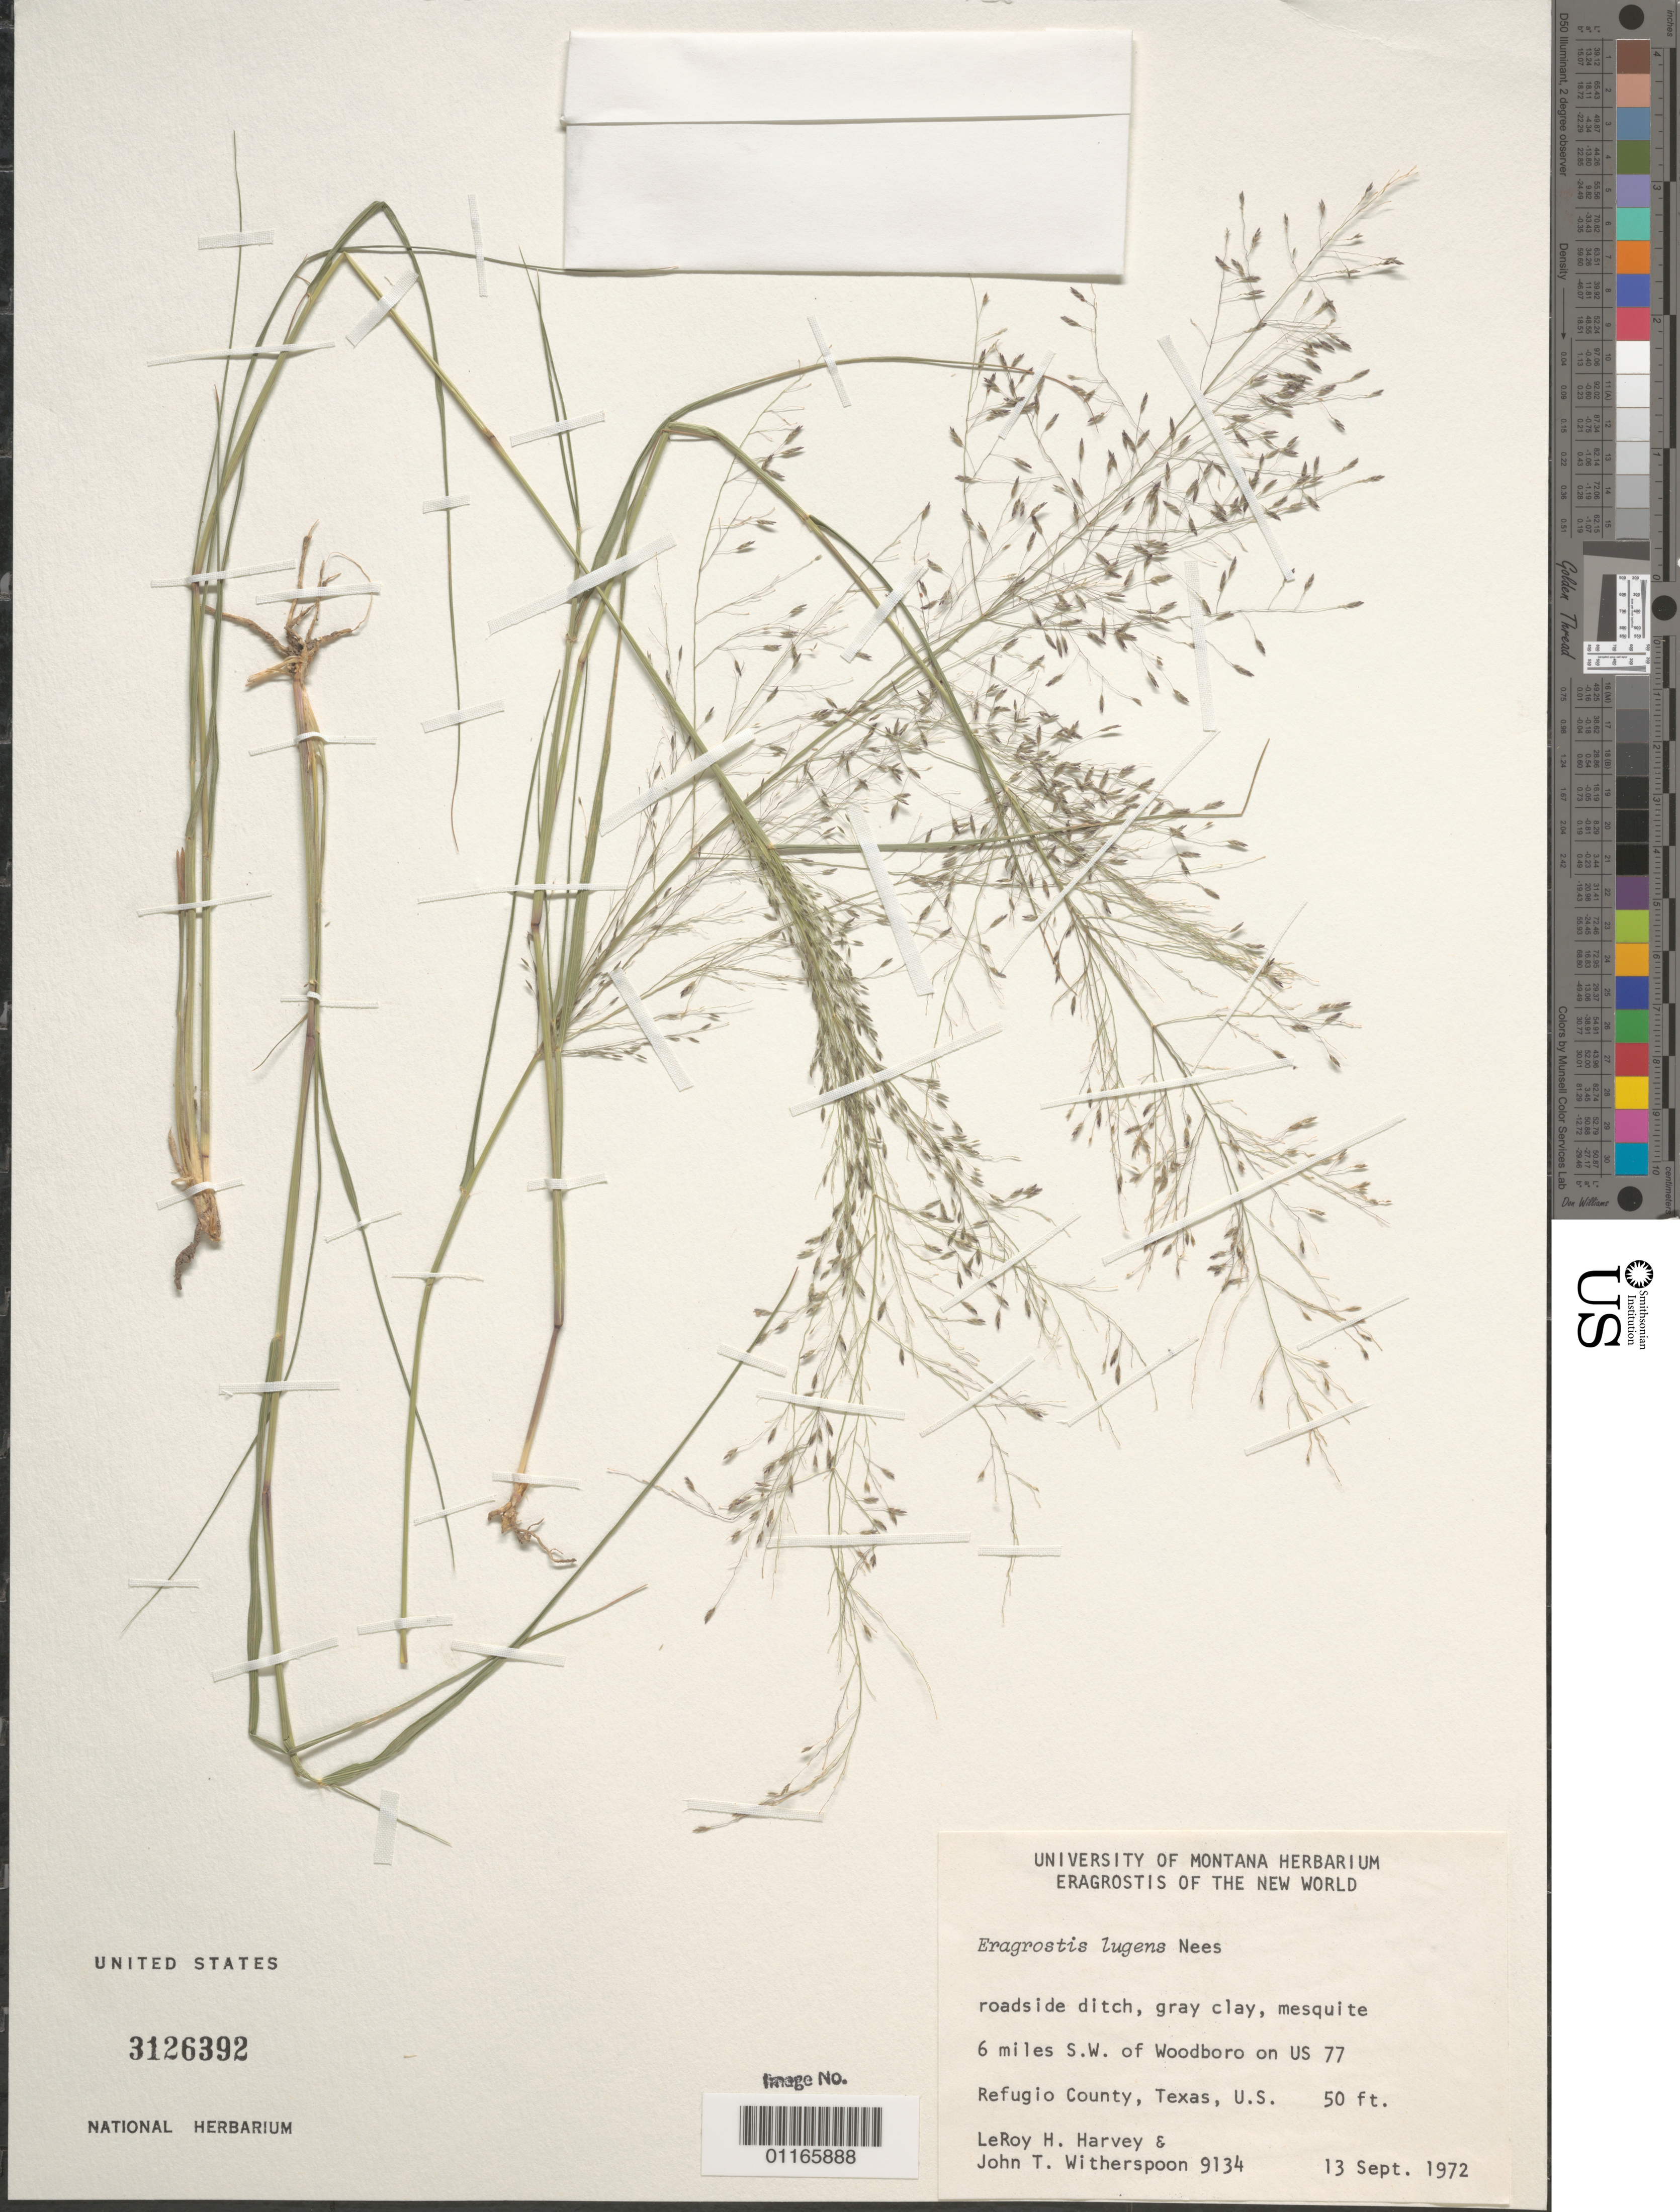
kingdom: Plantae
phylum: Tracheophyta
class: Liliopsida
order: Poales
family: Poaceae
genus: Eragrostis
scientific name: Eragrostis lugens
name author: Nees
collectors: L. H. Harvey & J. Witherspoon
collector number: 9134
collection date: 1972-09-13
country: United States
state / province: Texas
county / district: Refugio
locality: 6 miles S.W. of Woodboro on US 77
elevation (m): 15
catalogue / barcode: US 3126392